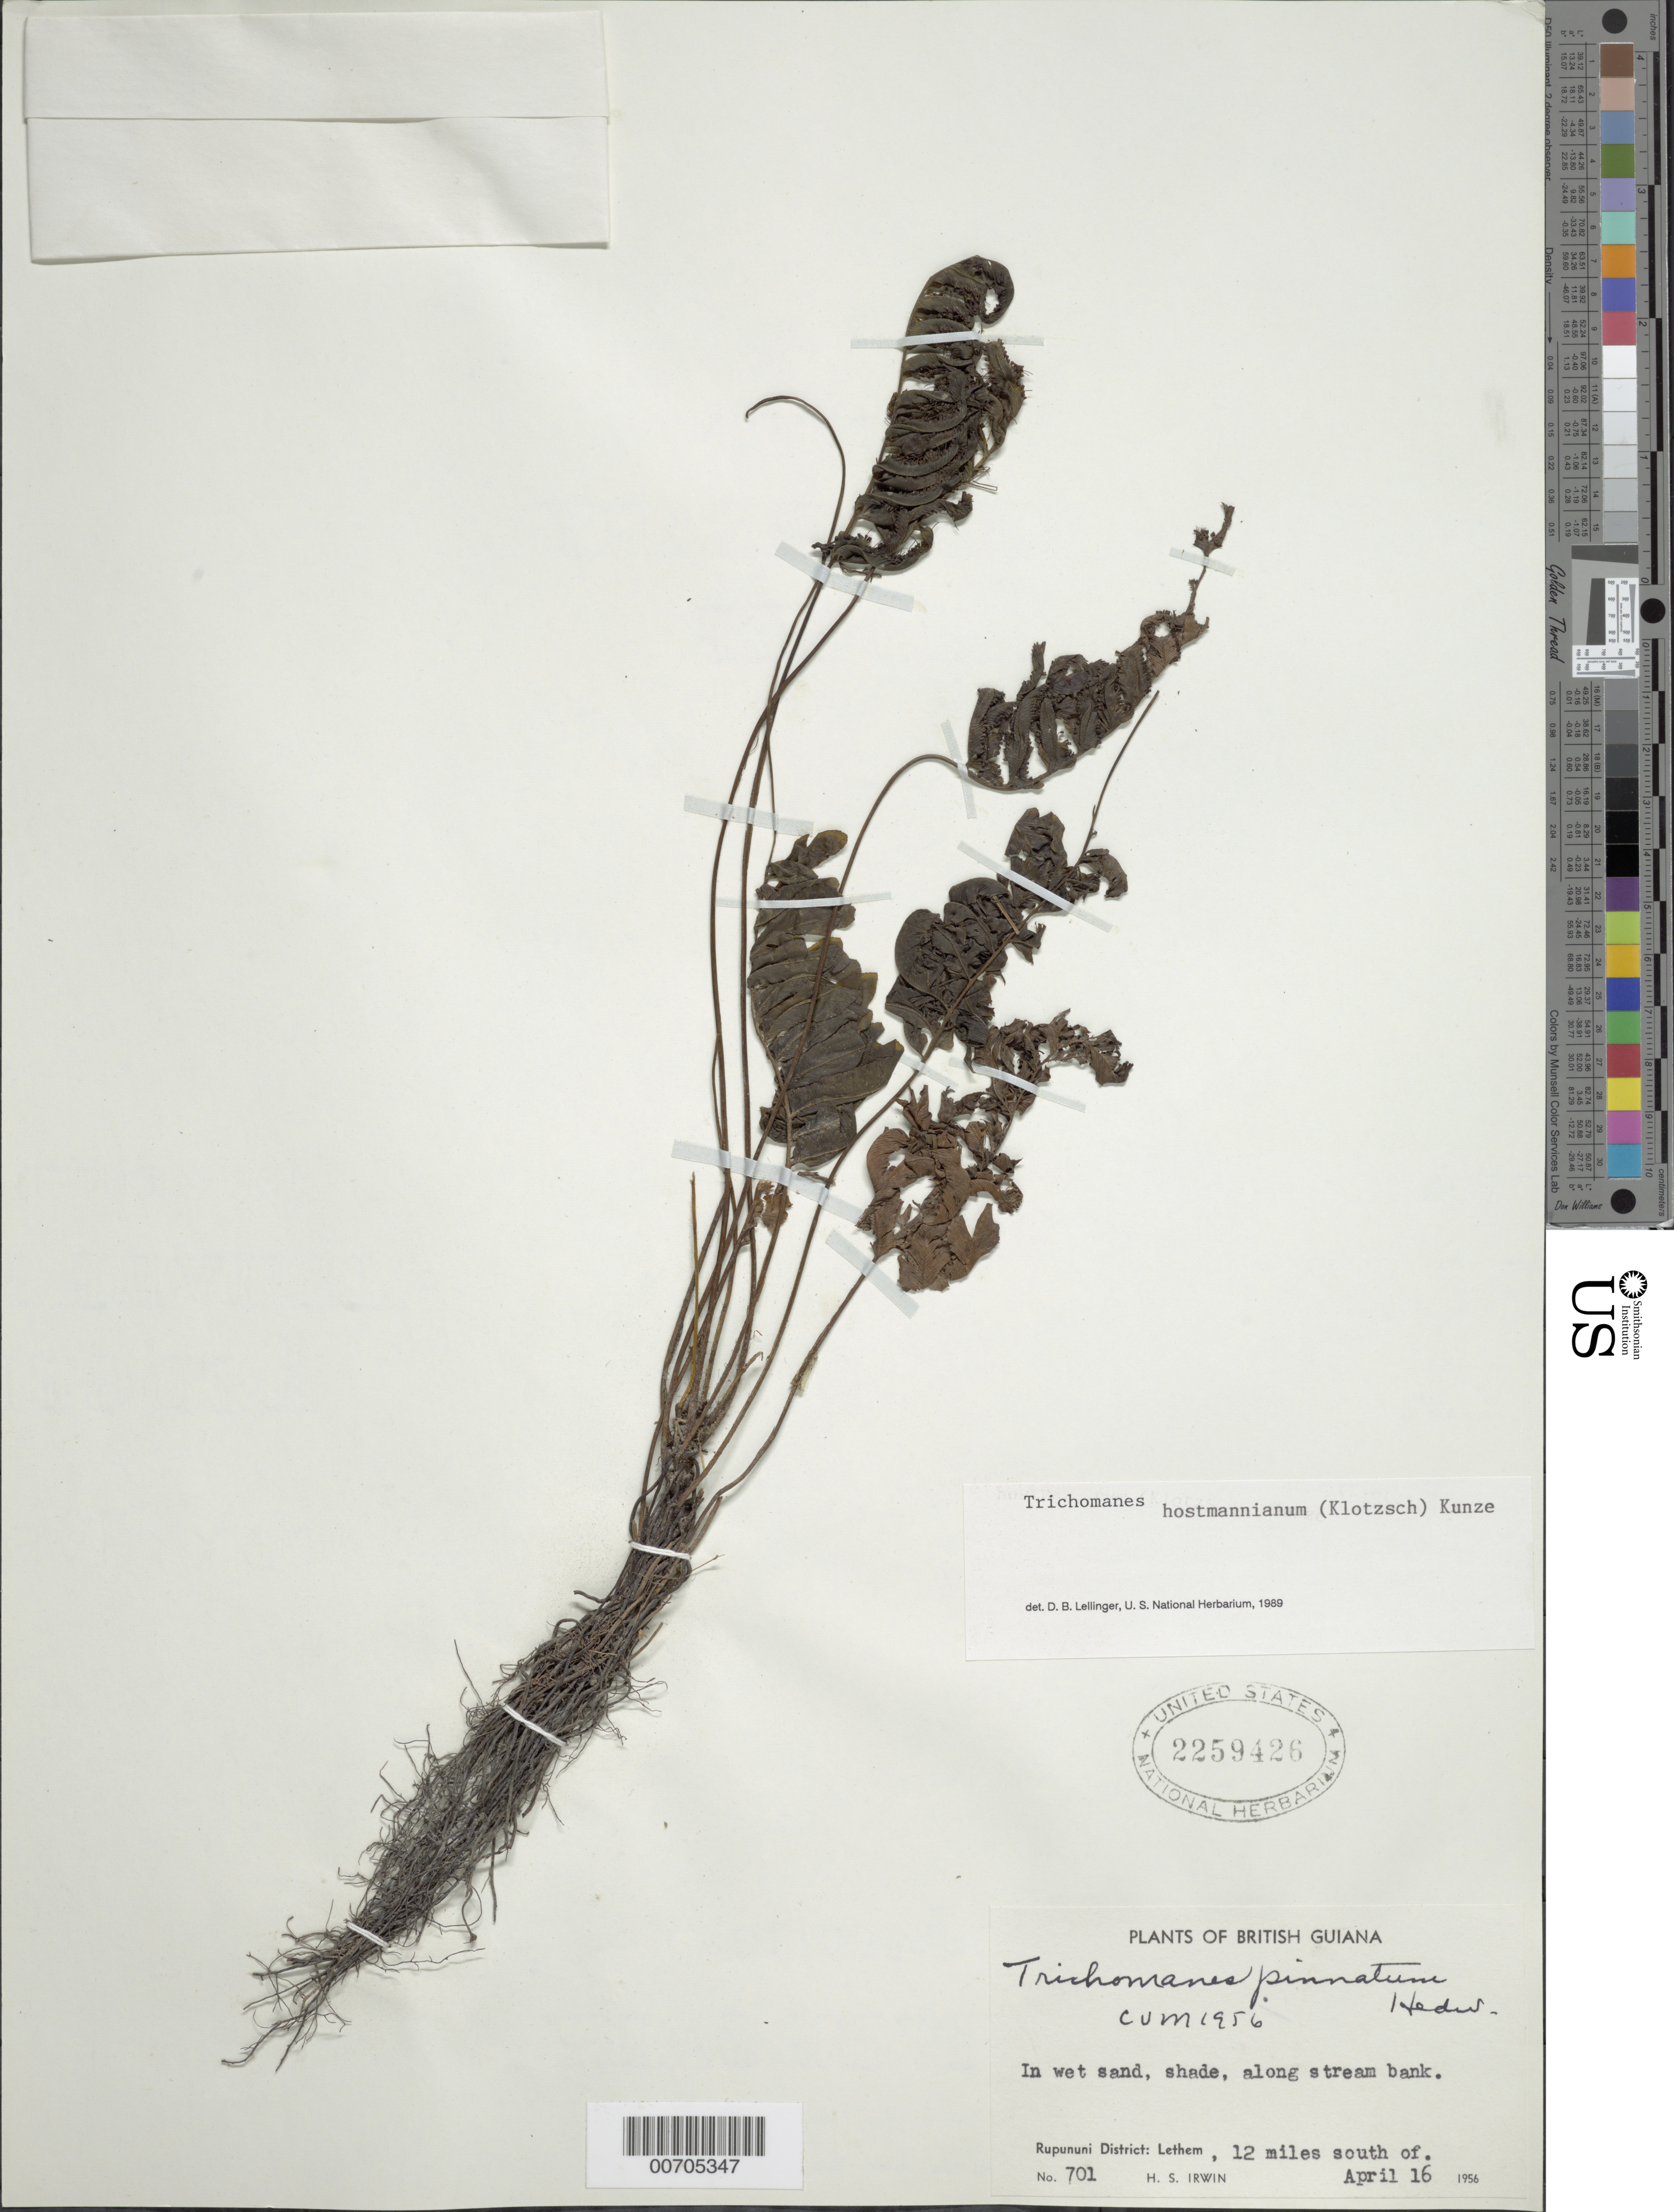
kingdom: Plantae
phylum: Tracheophyta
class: Polypodiopsida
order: Hymenophyllales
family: Hymenophyllaceae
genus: Trichomanes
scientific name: Trichomanes hostmannianum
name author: (Klotzsch) Kunze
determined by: Lellinger, David B., (BOT), Smithsonian Institution - National Museum of Natural History (UNITED STATES)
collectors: H. Irwin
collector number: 701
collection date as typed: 16-Apr-56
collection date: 1956-04-16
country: Guyana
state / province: U. Takutu-U. Essequibo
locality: Rupununi Dist., 12 mi. S of Lethem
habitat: Wet sand, shade, along river bank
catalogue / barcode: US 2259426